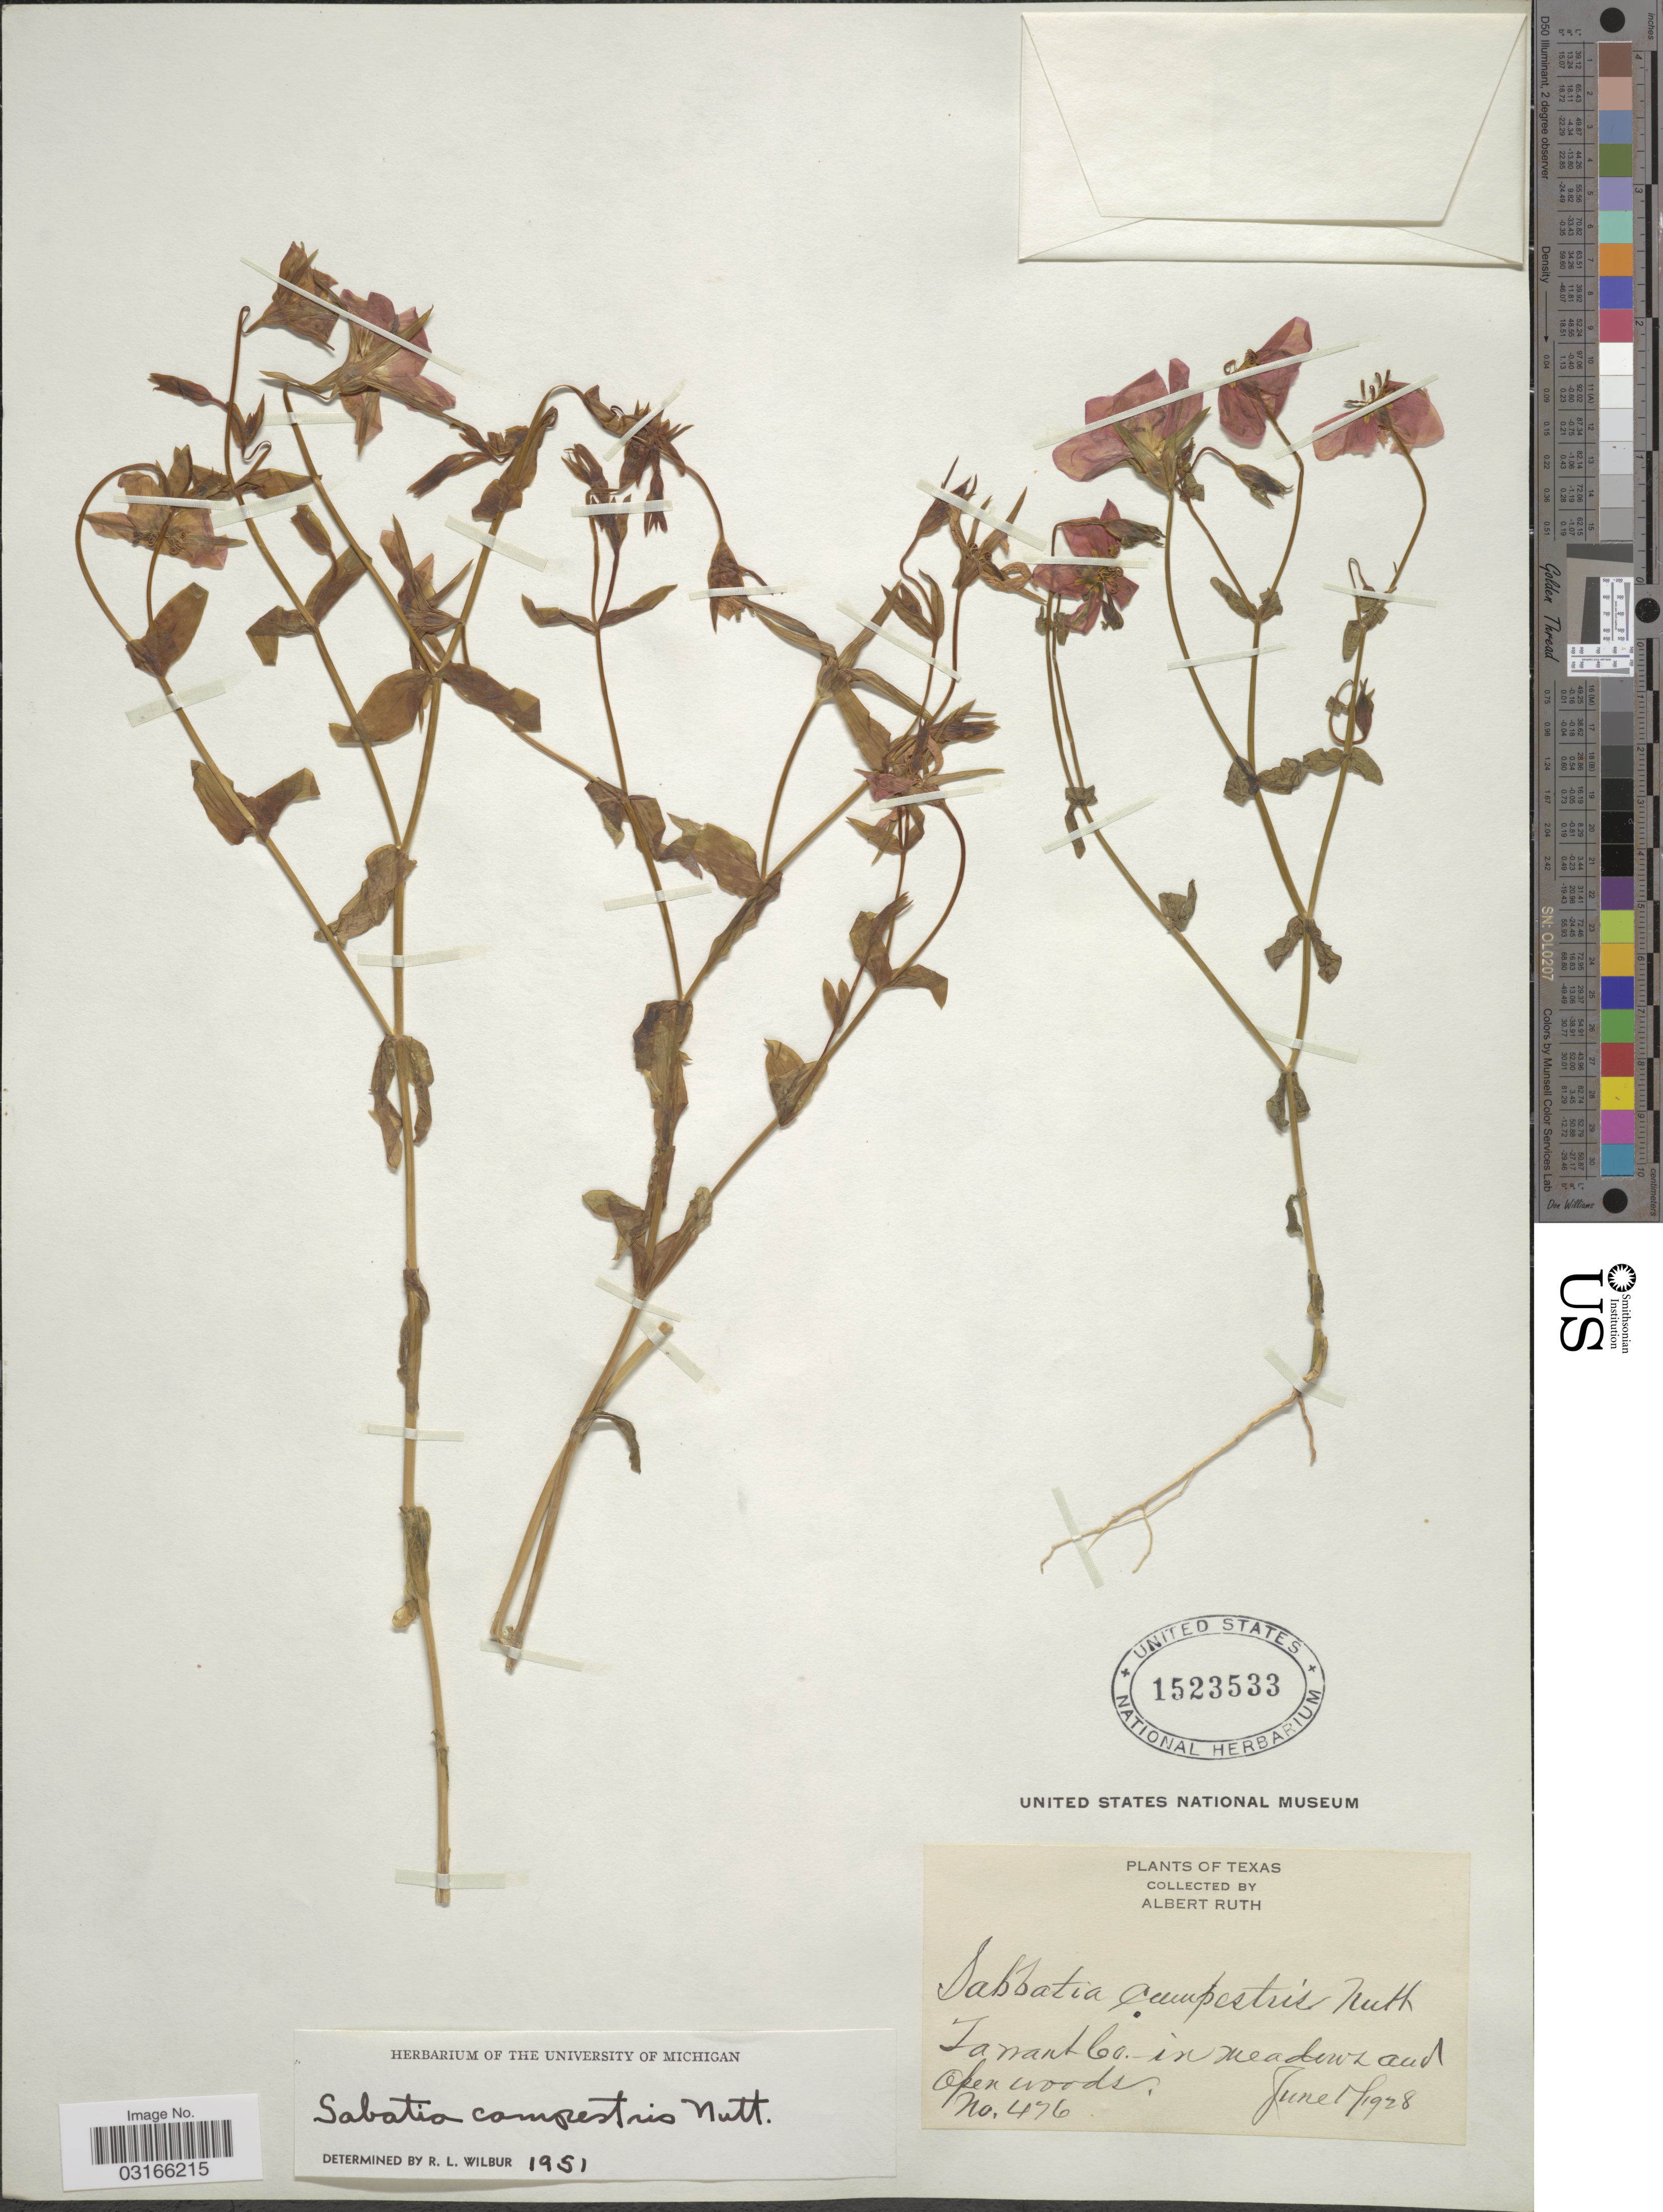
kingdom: Plantae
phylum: Tracheophyta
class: Magnoliopsida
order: Gentianales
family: Gentianaceae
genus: Sabatia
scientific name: Sabatia campestris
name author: Nutt.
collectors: A. Ruth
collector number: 476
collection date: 1928-06-17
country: United States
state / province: Texas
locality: Tarrant Co., in meadows and open woods.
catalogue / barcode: US 1523533